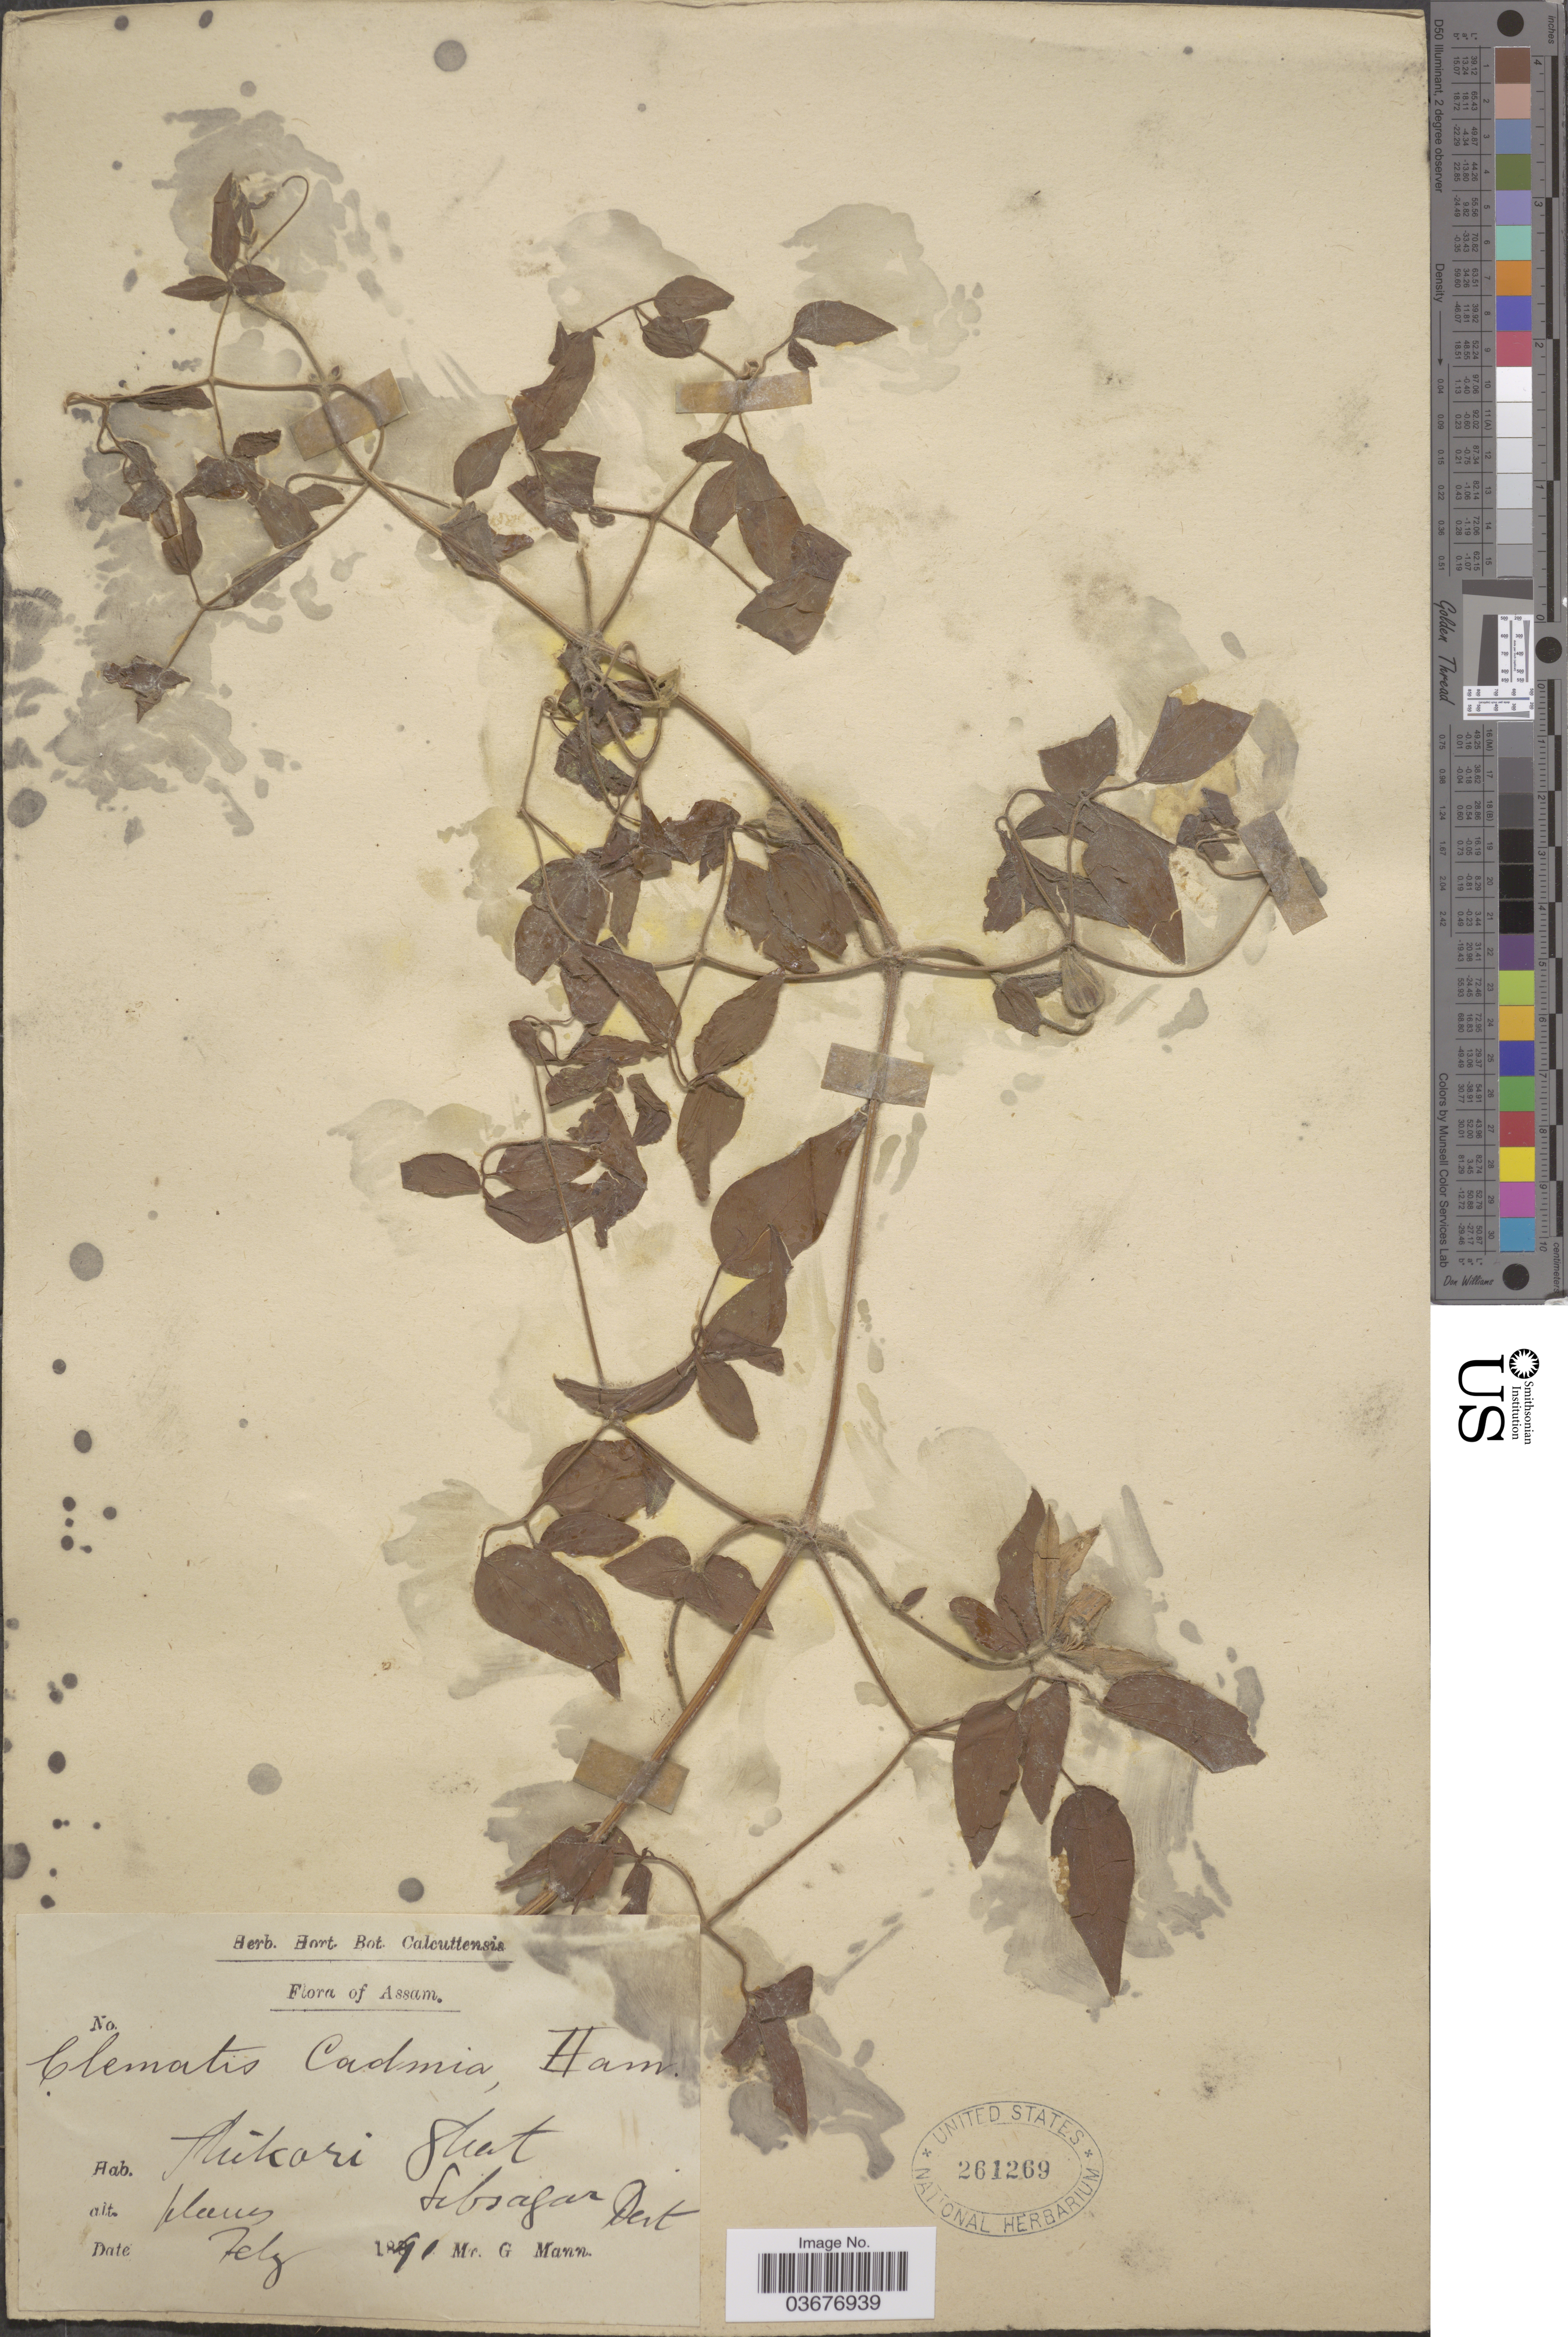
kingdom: Plantae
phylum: Tracheophyta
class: Magnoliopsida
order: Ranunculales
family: Ranunculaceae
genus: Clematis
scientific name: Clematis cadmia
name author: Buch.-Ham. ex Hook. f. & Thomson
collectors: G. Mann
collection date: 1891-02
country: India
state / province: Assam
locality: Shikari Ghat. Sibsagar Dist.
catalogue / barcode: US 261269